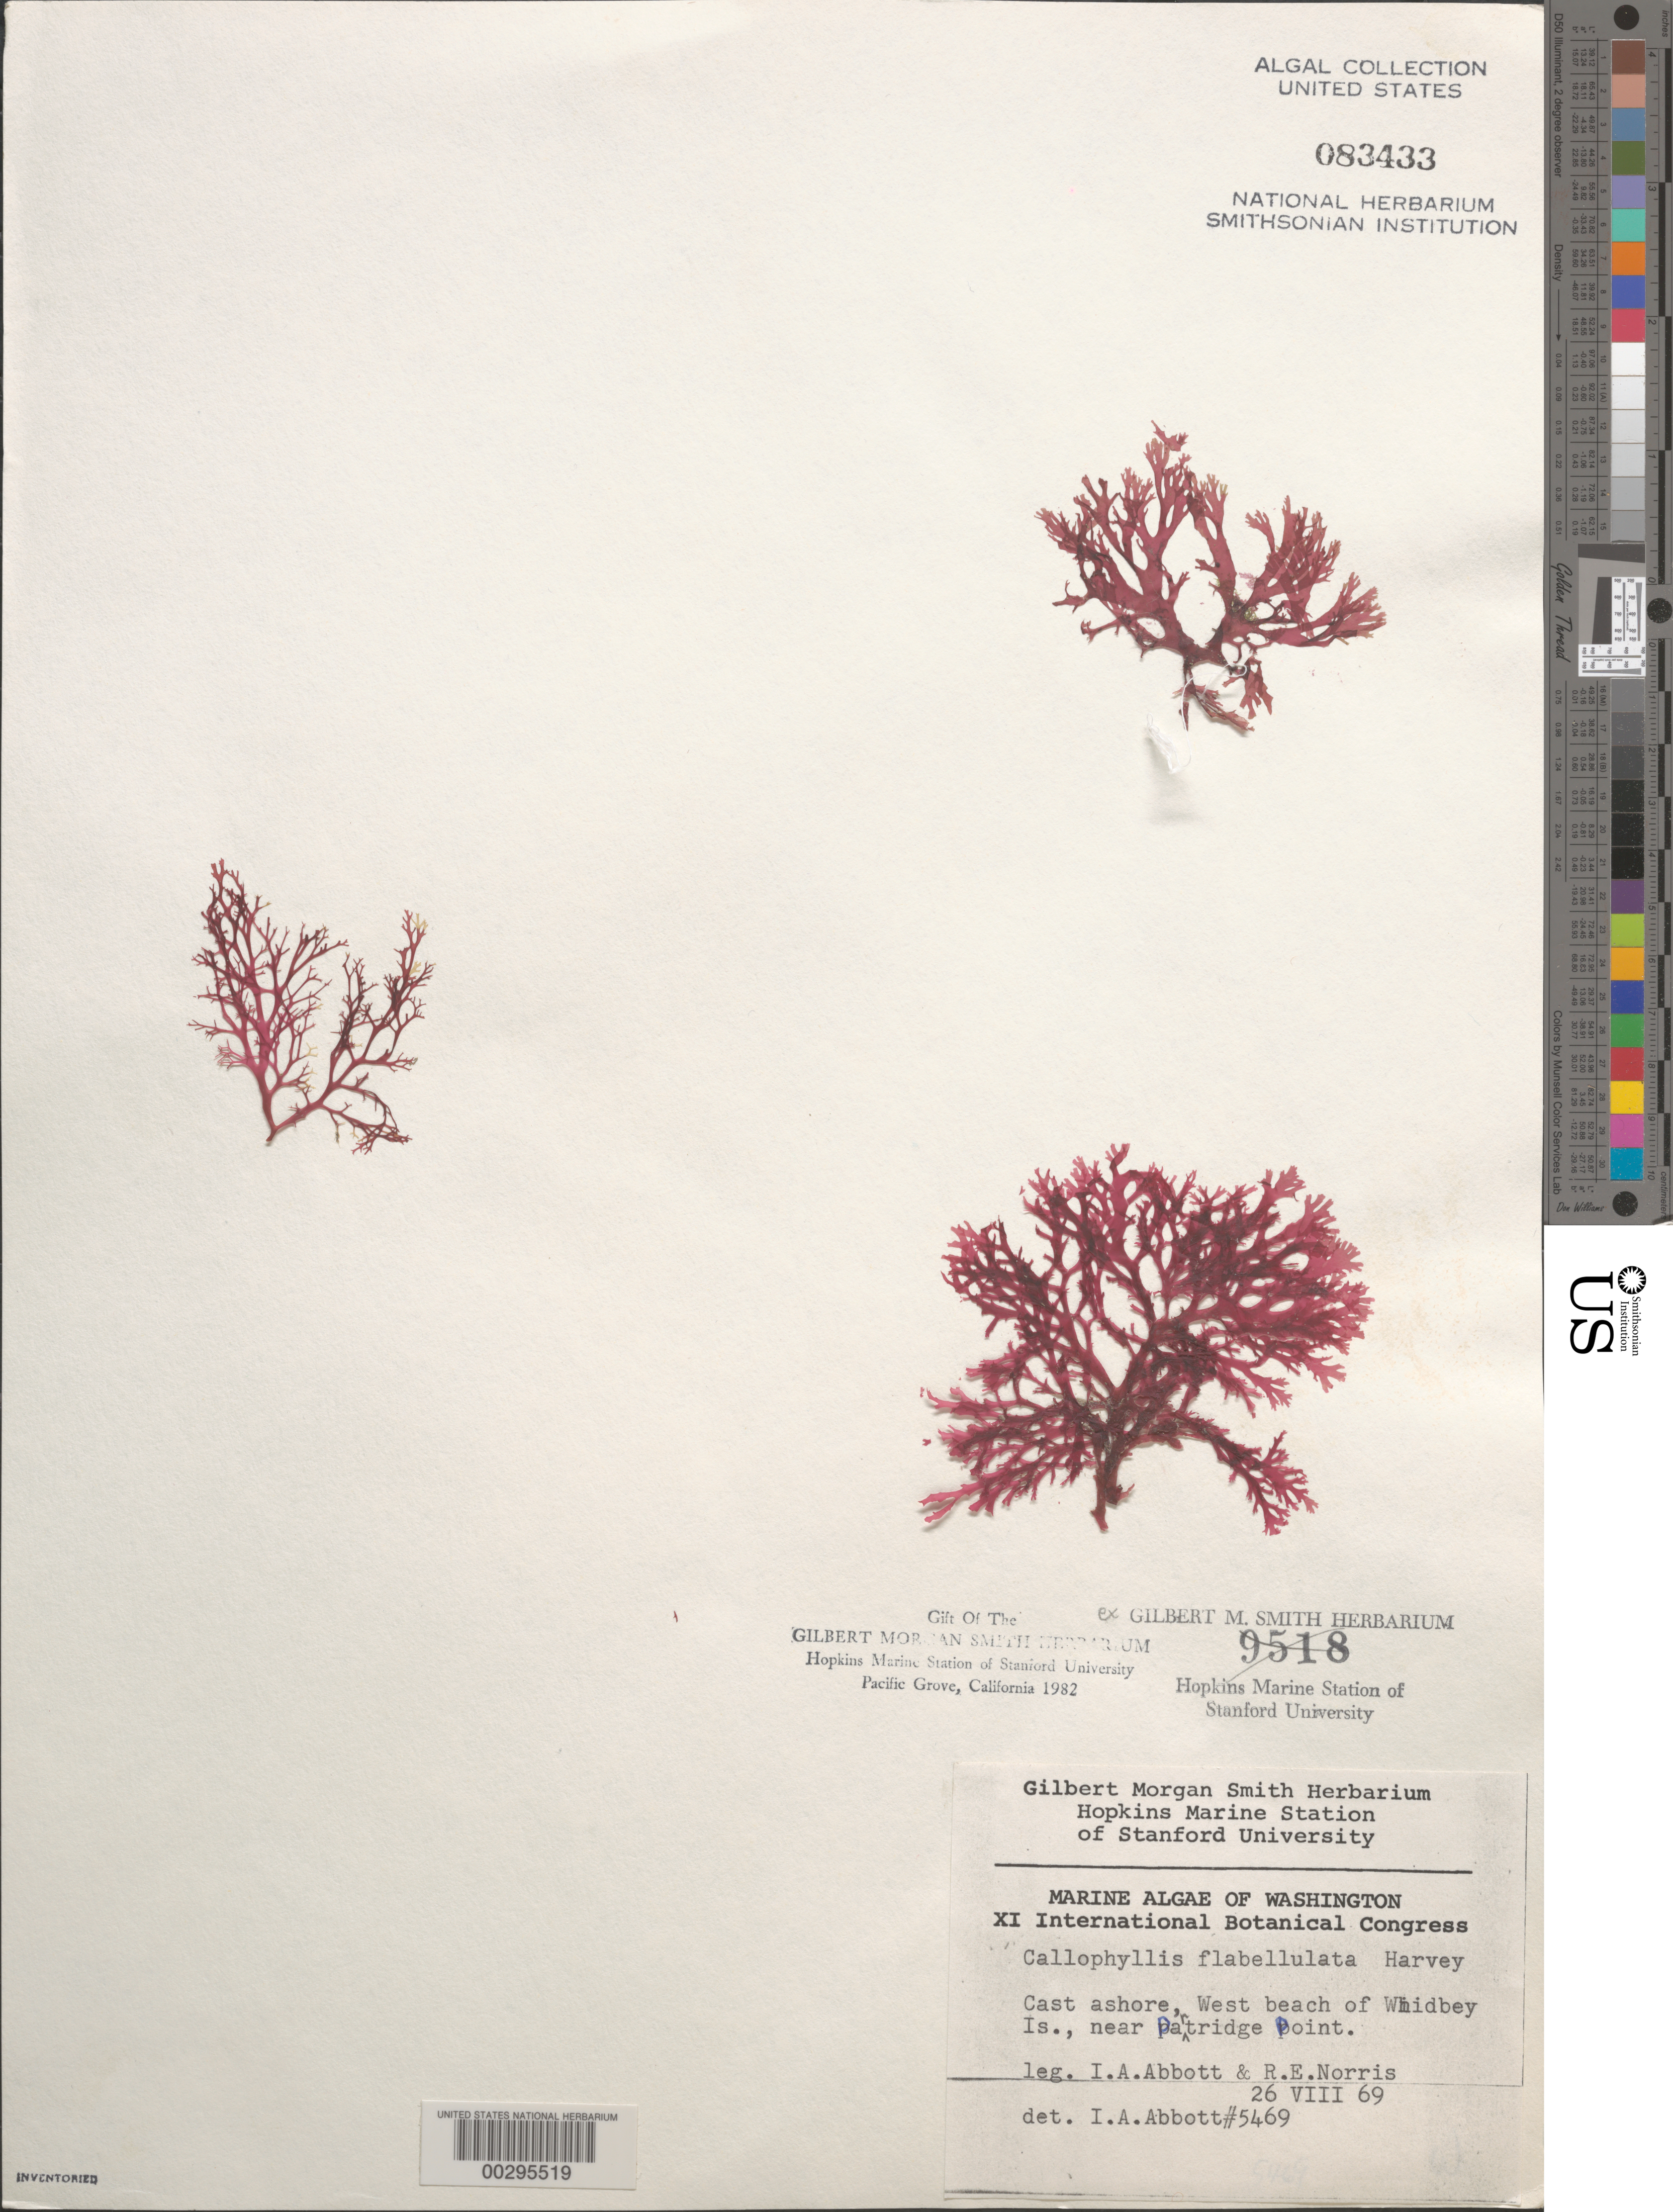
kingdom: Plantae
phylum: Rhodophyta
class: Florideophyceae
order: Gigartinales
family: Kallymeniaceae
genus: Callophyllis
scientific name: Callophyllis flabellulata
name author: Harv.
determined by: Abbott, Isabella A.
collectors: I. A. Abbott & R. E. Norris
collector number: IAA 5469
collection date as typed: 26 Aug 1969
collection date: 1969-08-26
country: United States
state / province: Washington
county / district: Island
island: Whidbey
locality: West Beach near Partridge Point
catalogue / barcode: US 83433